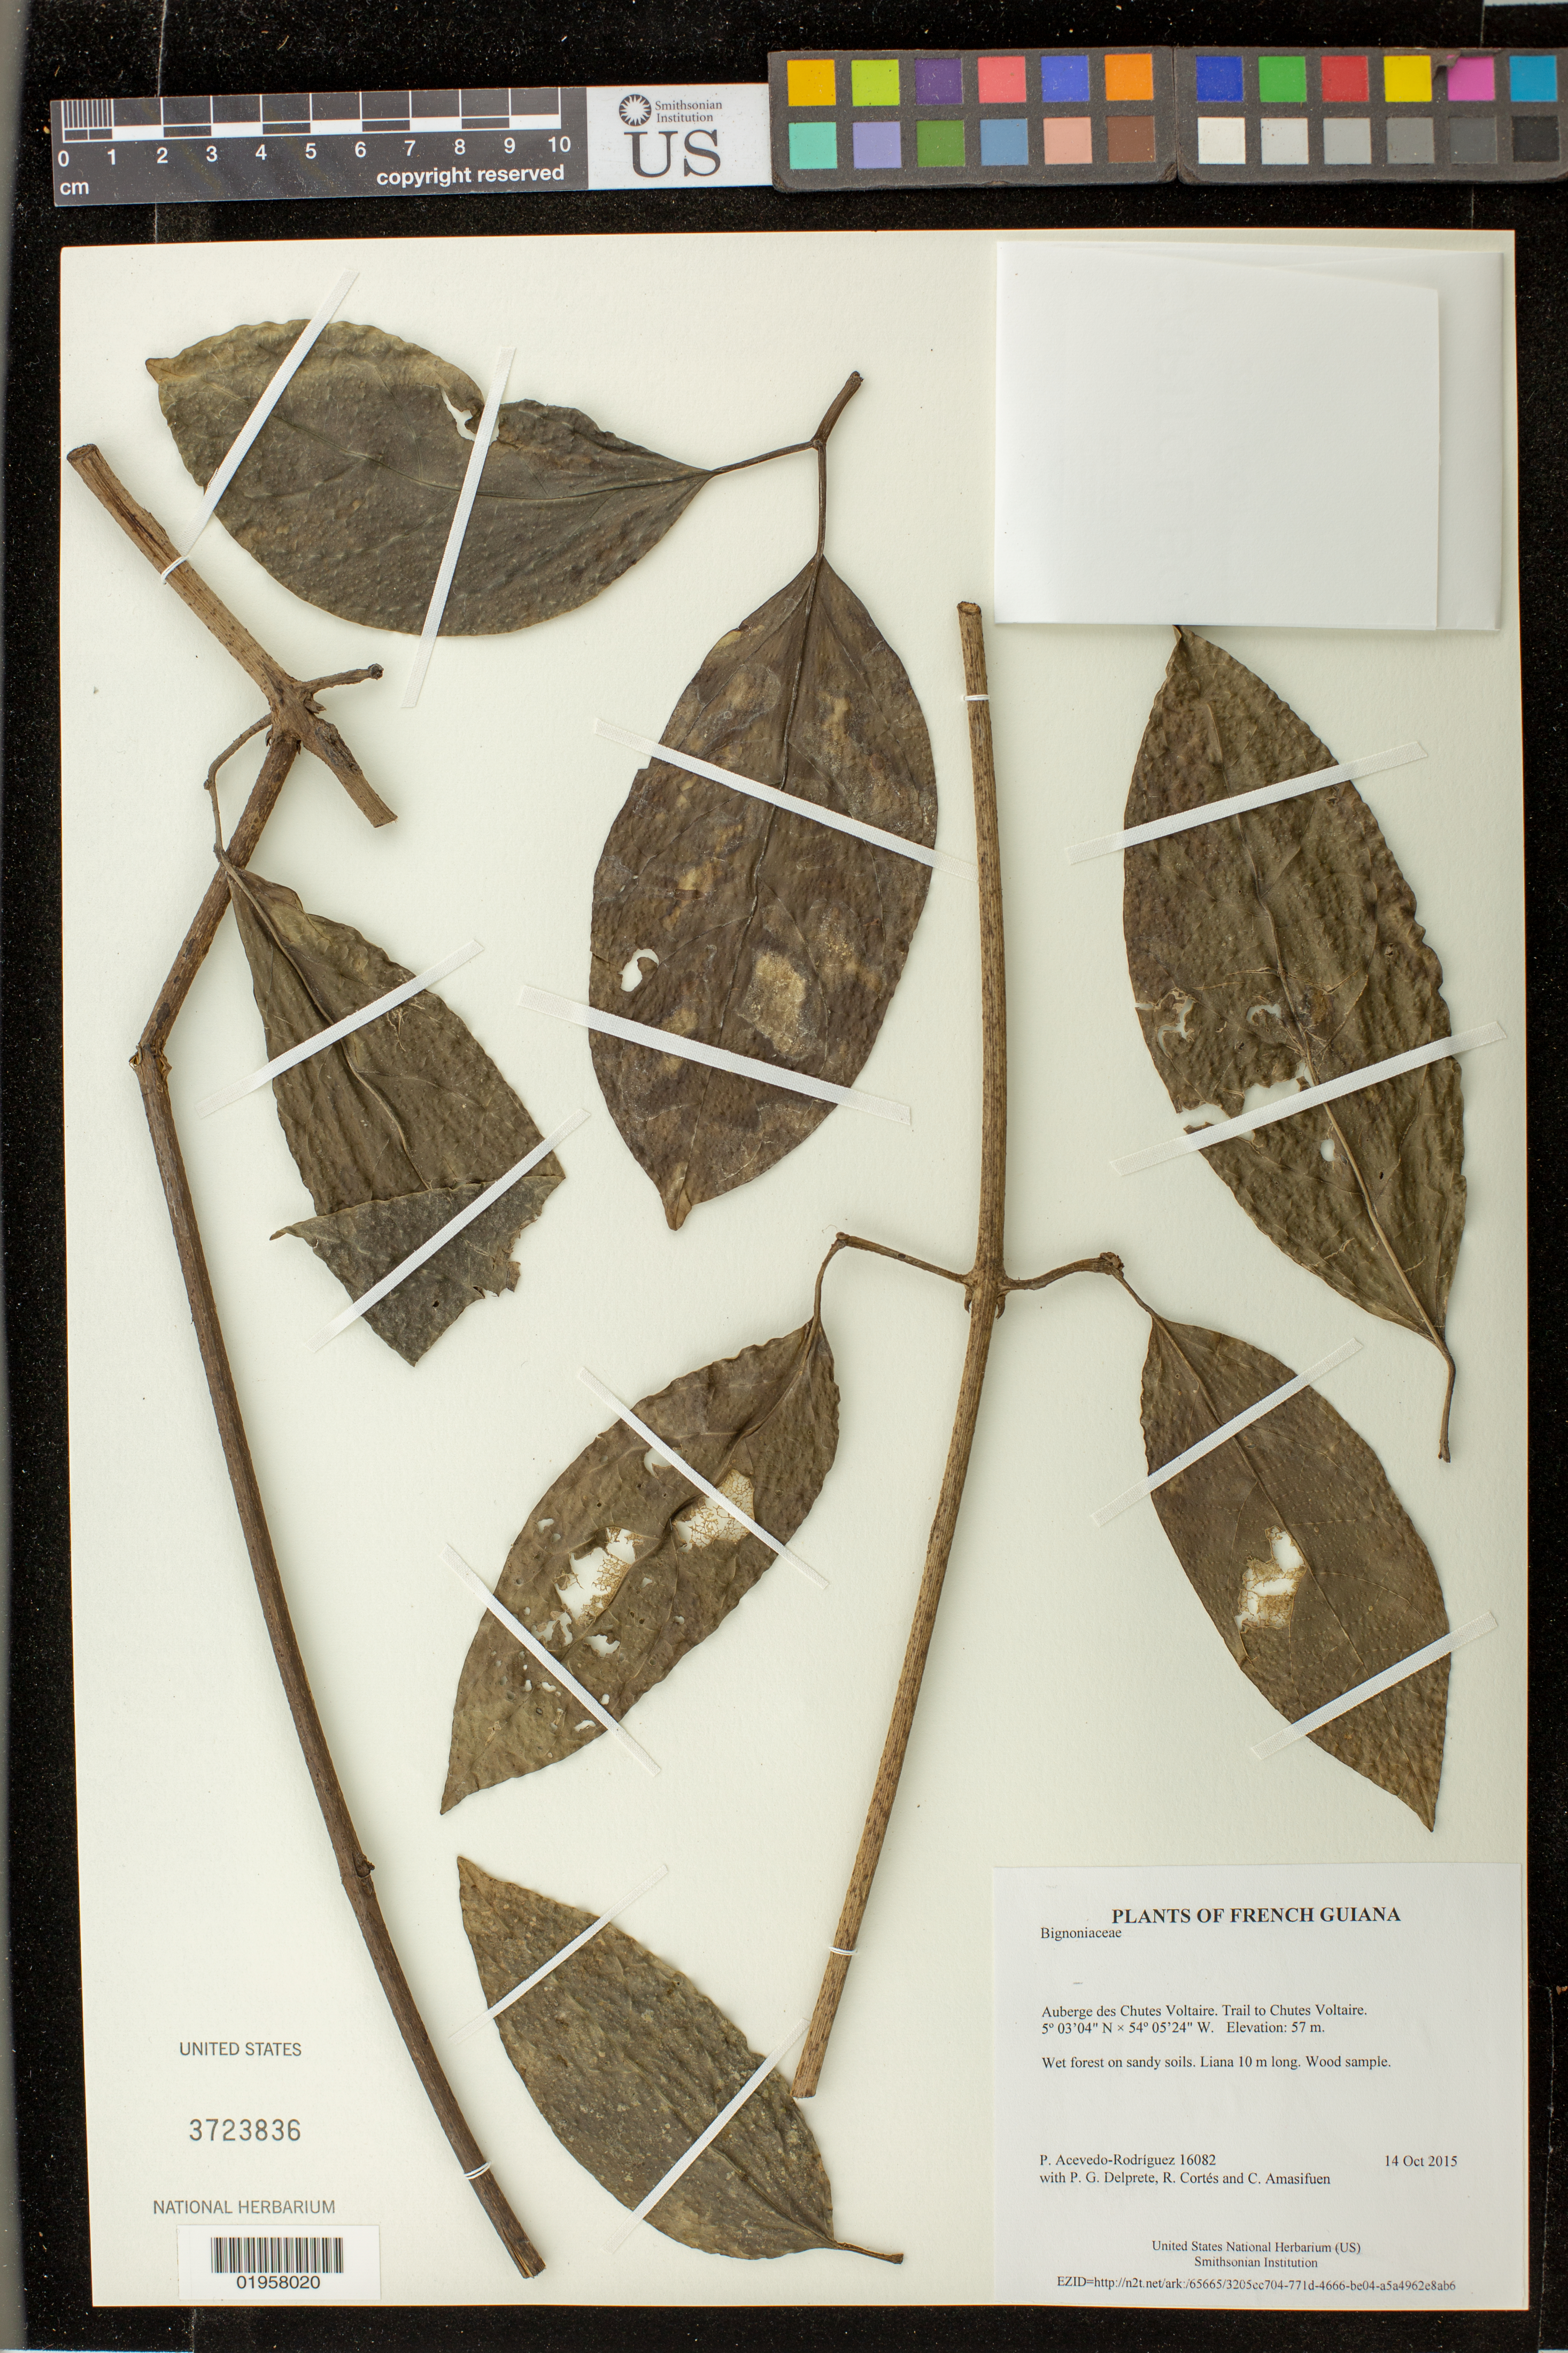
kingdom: Plantae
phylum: Tracheophyta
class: Magnoliopsida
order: Lamiales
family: Bignoniaceae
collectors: P. Acevedo-Rodr., P. G. Delprete, R. Cortés & C. Amasifuen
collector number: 16082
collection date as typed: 14 Oct 2015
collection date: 2015-10-14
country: French Guiana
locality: Auberge des Chutes Voltaire. Trail to Chutes Voltaire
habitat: Wet forest on sandy soils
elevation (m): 57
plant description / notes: US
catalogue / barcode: US 3723836